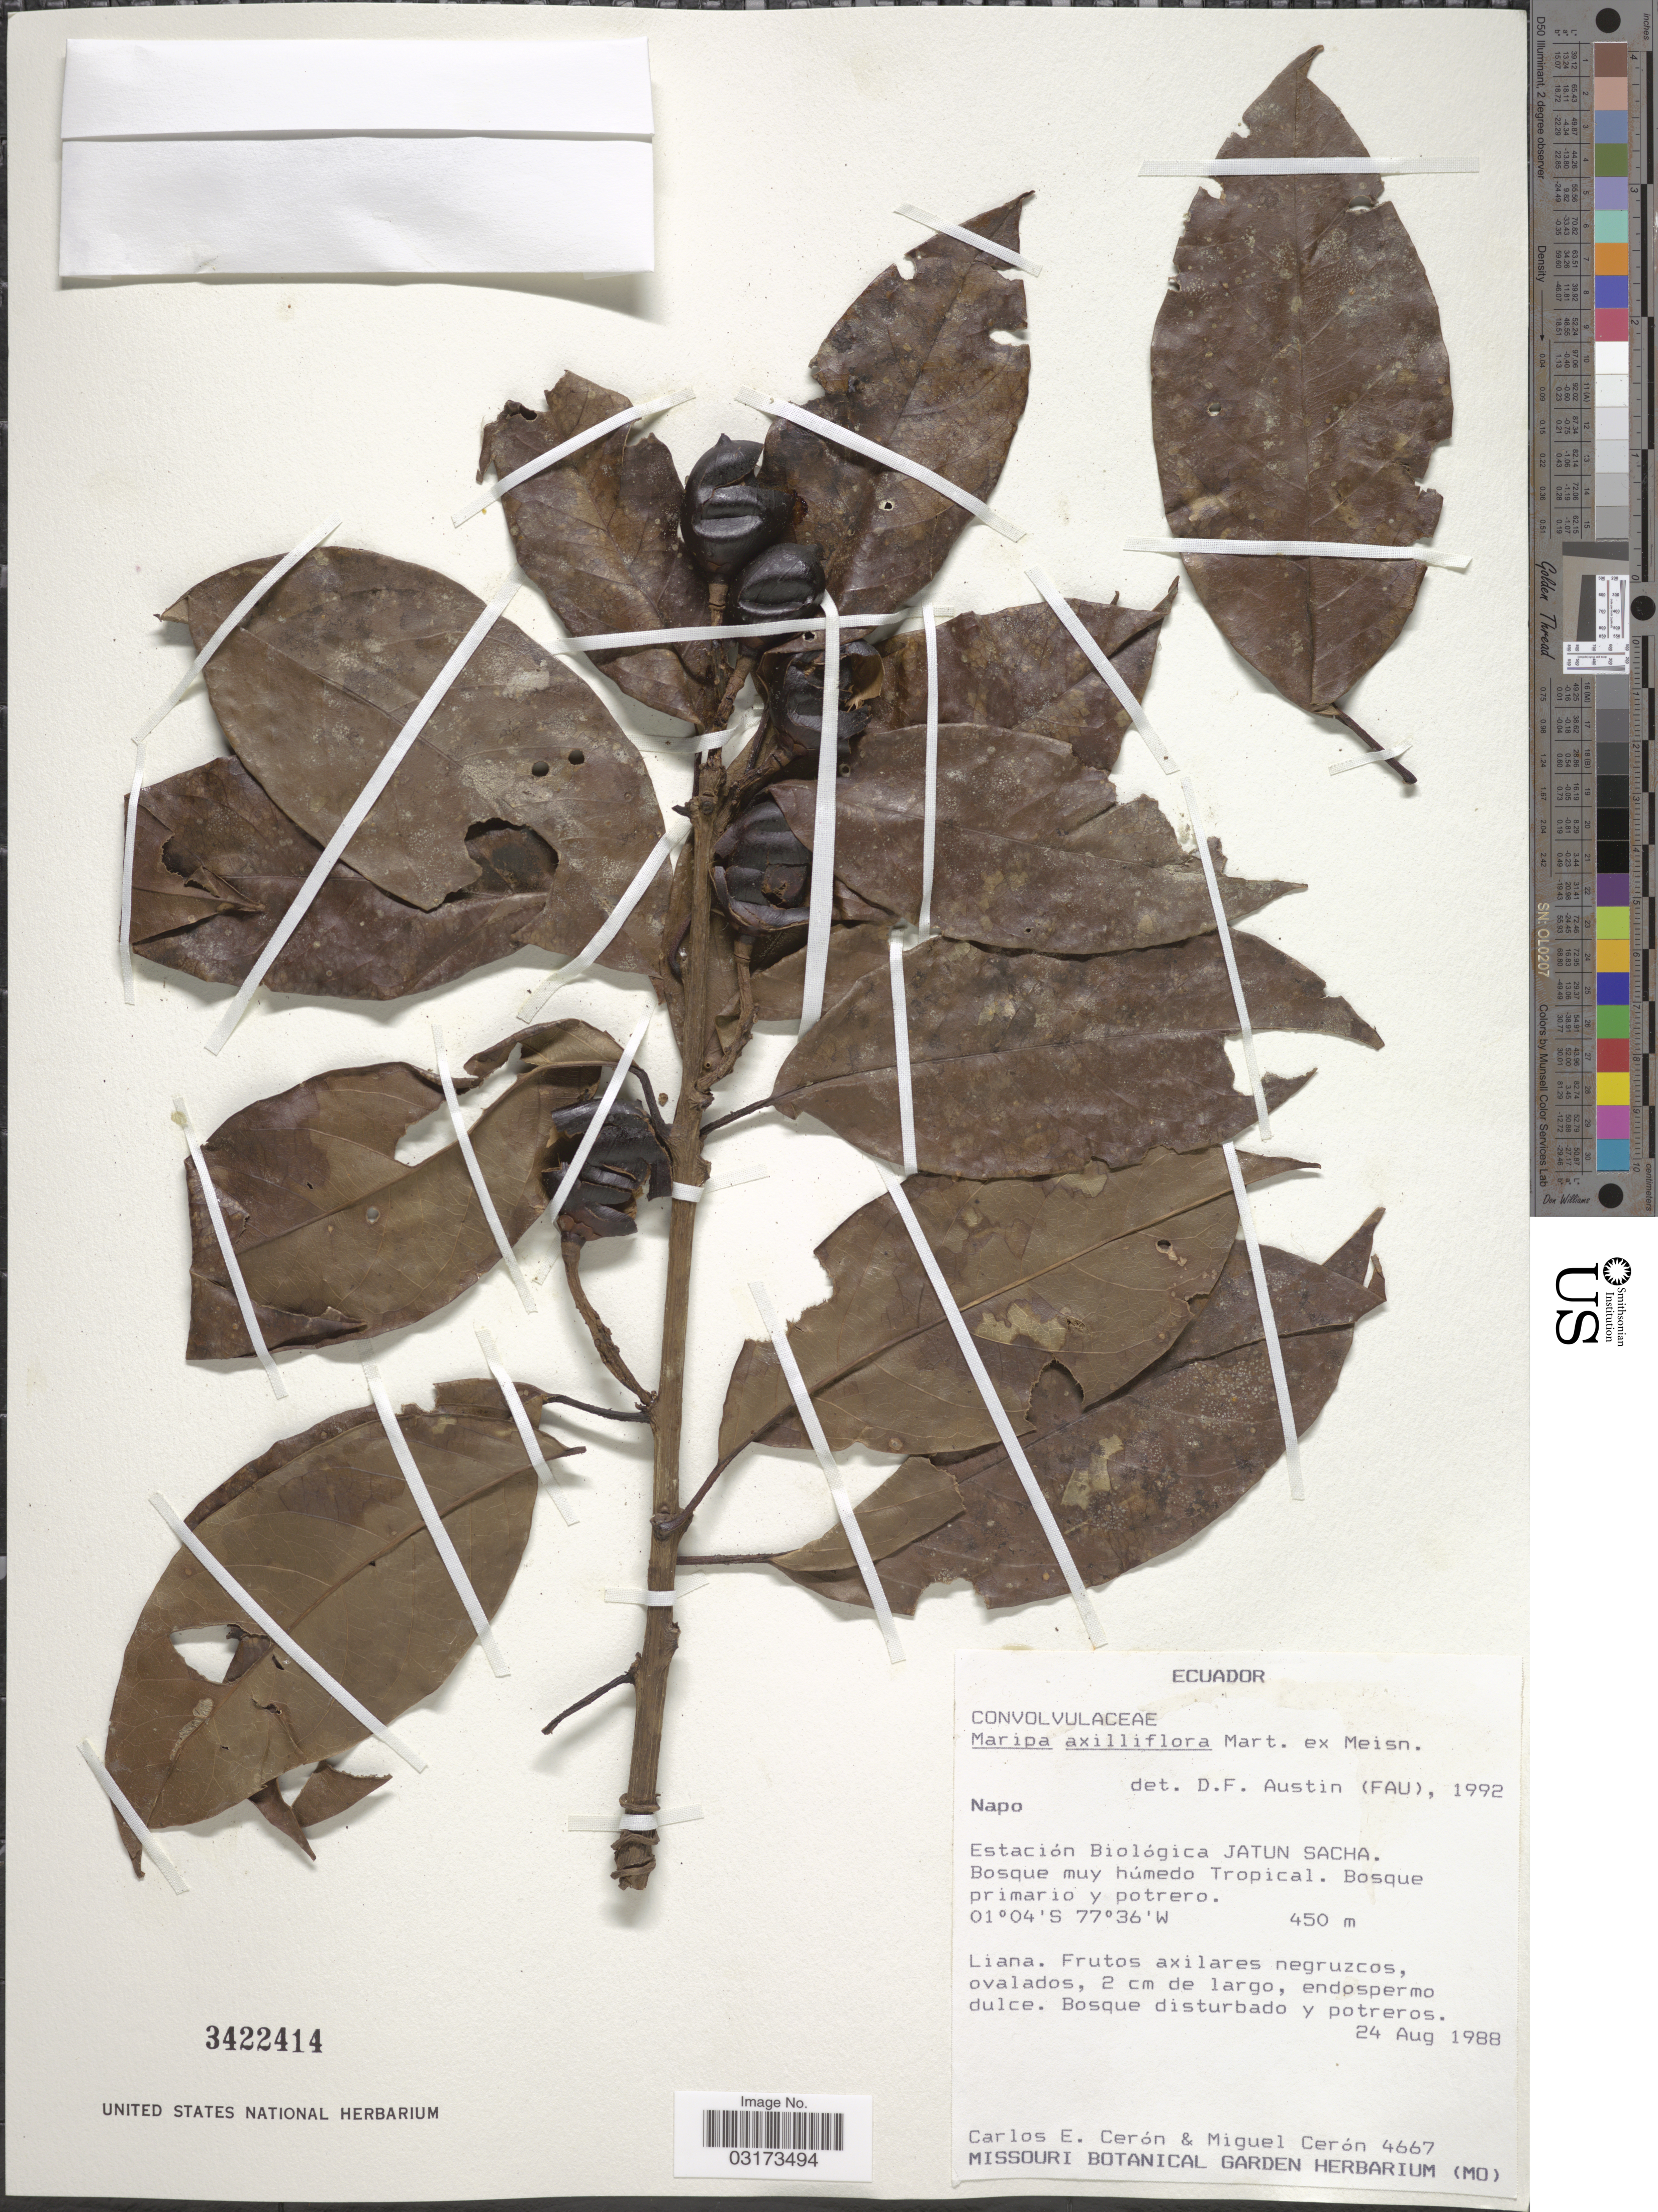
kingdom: Plantae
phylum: Tracheophyta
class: Magnoliopsida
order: Solanales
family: Convolvulaceae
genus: Maripa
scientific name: Maripa axilliflora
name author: Mart. ex Meisn.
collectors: C. E. Cerón M. & M. Ceron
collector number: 4667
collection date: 1988-08-24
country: Ecuador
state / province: Napo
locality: Estación Biológica JATUN SACHA. Bosque muy húmedo Tropical.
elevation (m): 450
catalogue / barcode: US 3422414